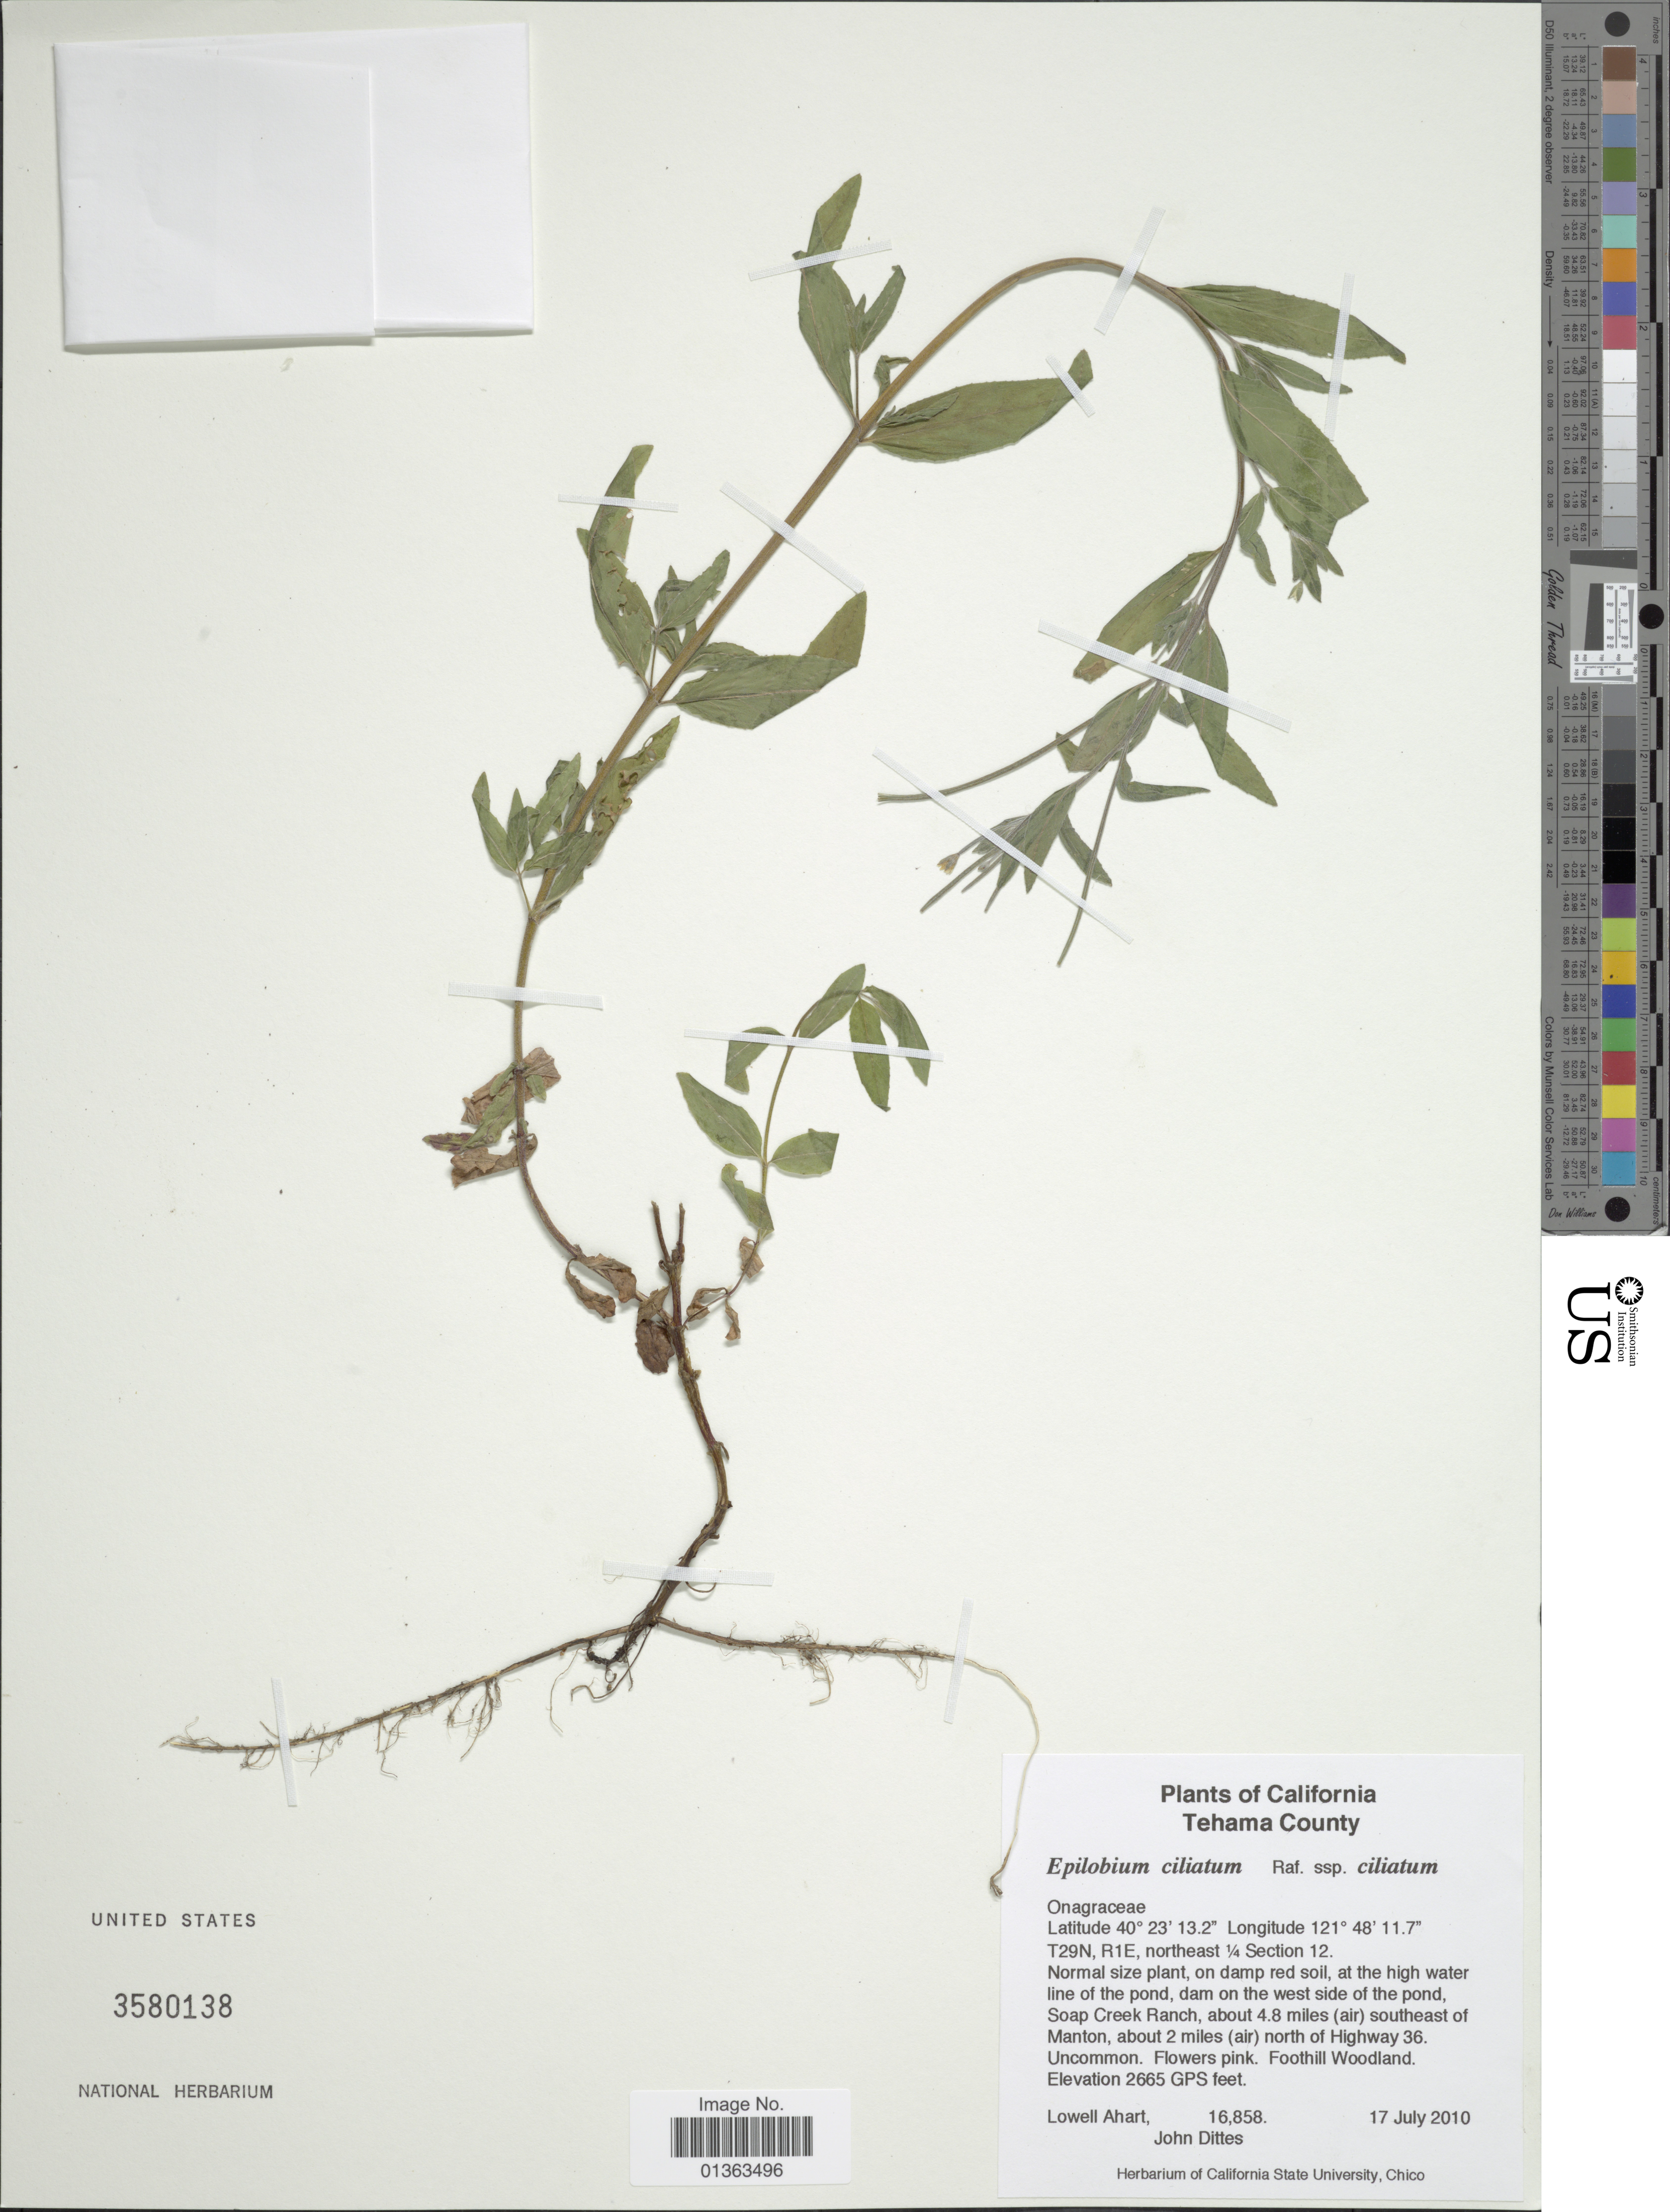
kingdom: Plantae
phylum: Tracheophyta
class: Magnoliopsida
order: Myrtales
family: Onagraceae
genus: Epilobium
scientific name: Epilobium ciliatum subsp. ciliatum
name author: Raf.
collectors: L. Ahart & J. Dittes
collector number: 16858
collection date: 2010-07-17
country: United States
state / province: California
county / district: Tehama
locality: Tehama County. Dam on the west side of the pond, Soap Creek Ranch, about 4.8 miles (air) southeast of Manton, about 2 miles (air) north of Highway 36.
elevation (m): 812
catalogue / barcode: US 3580138